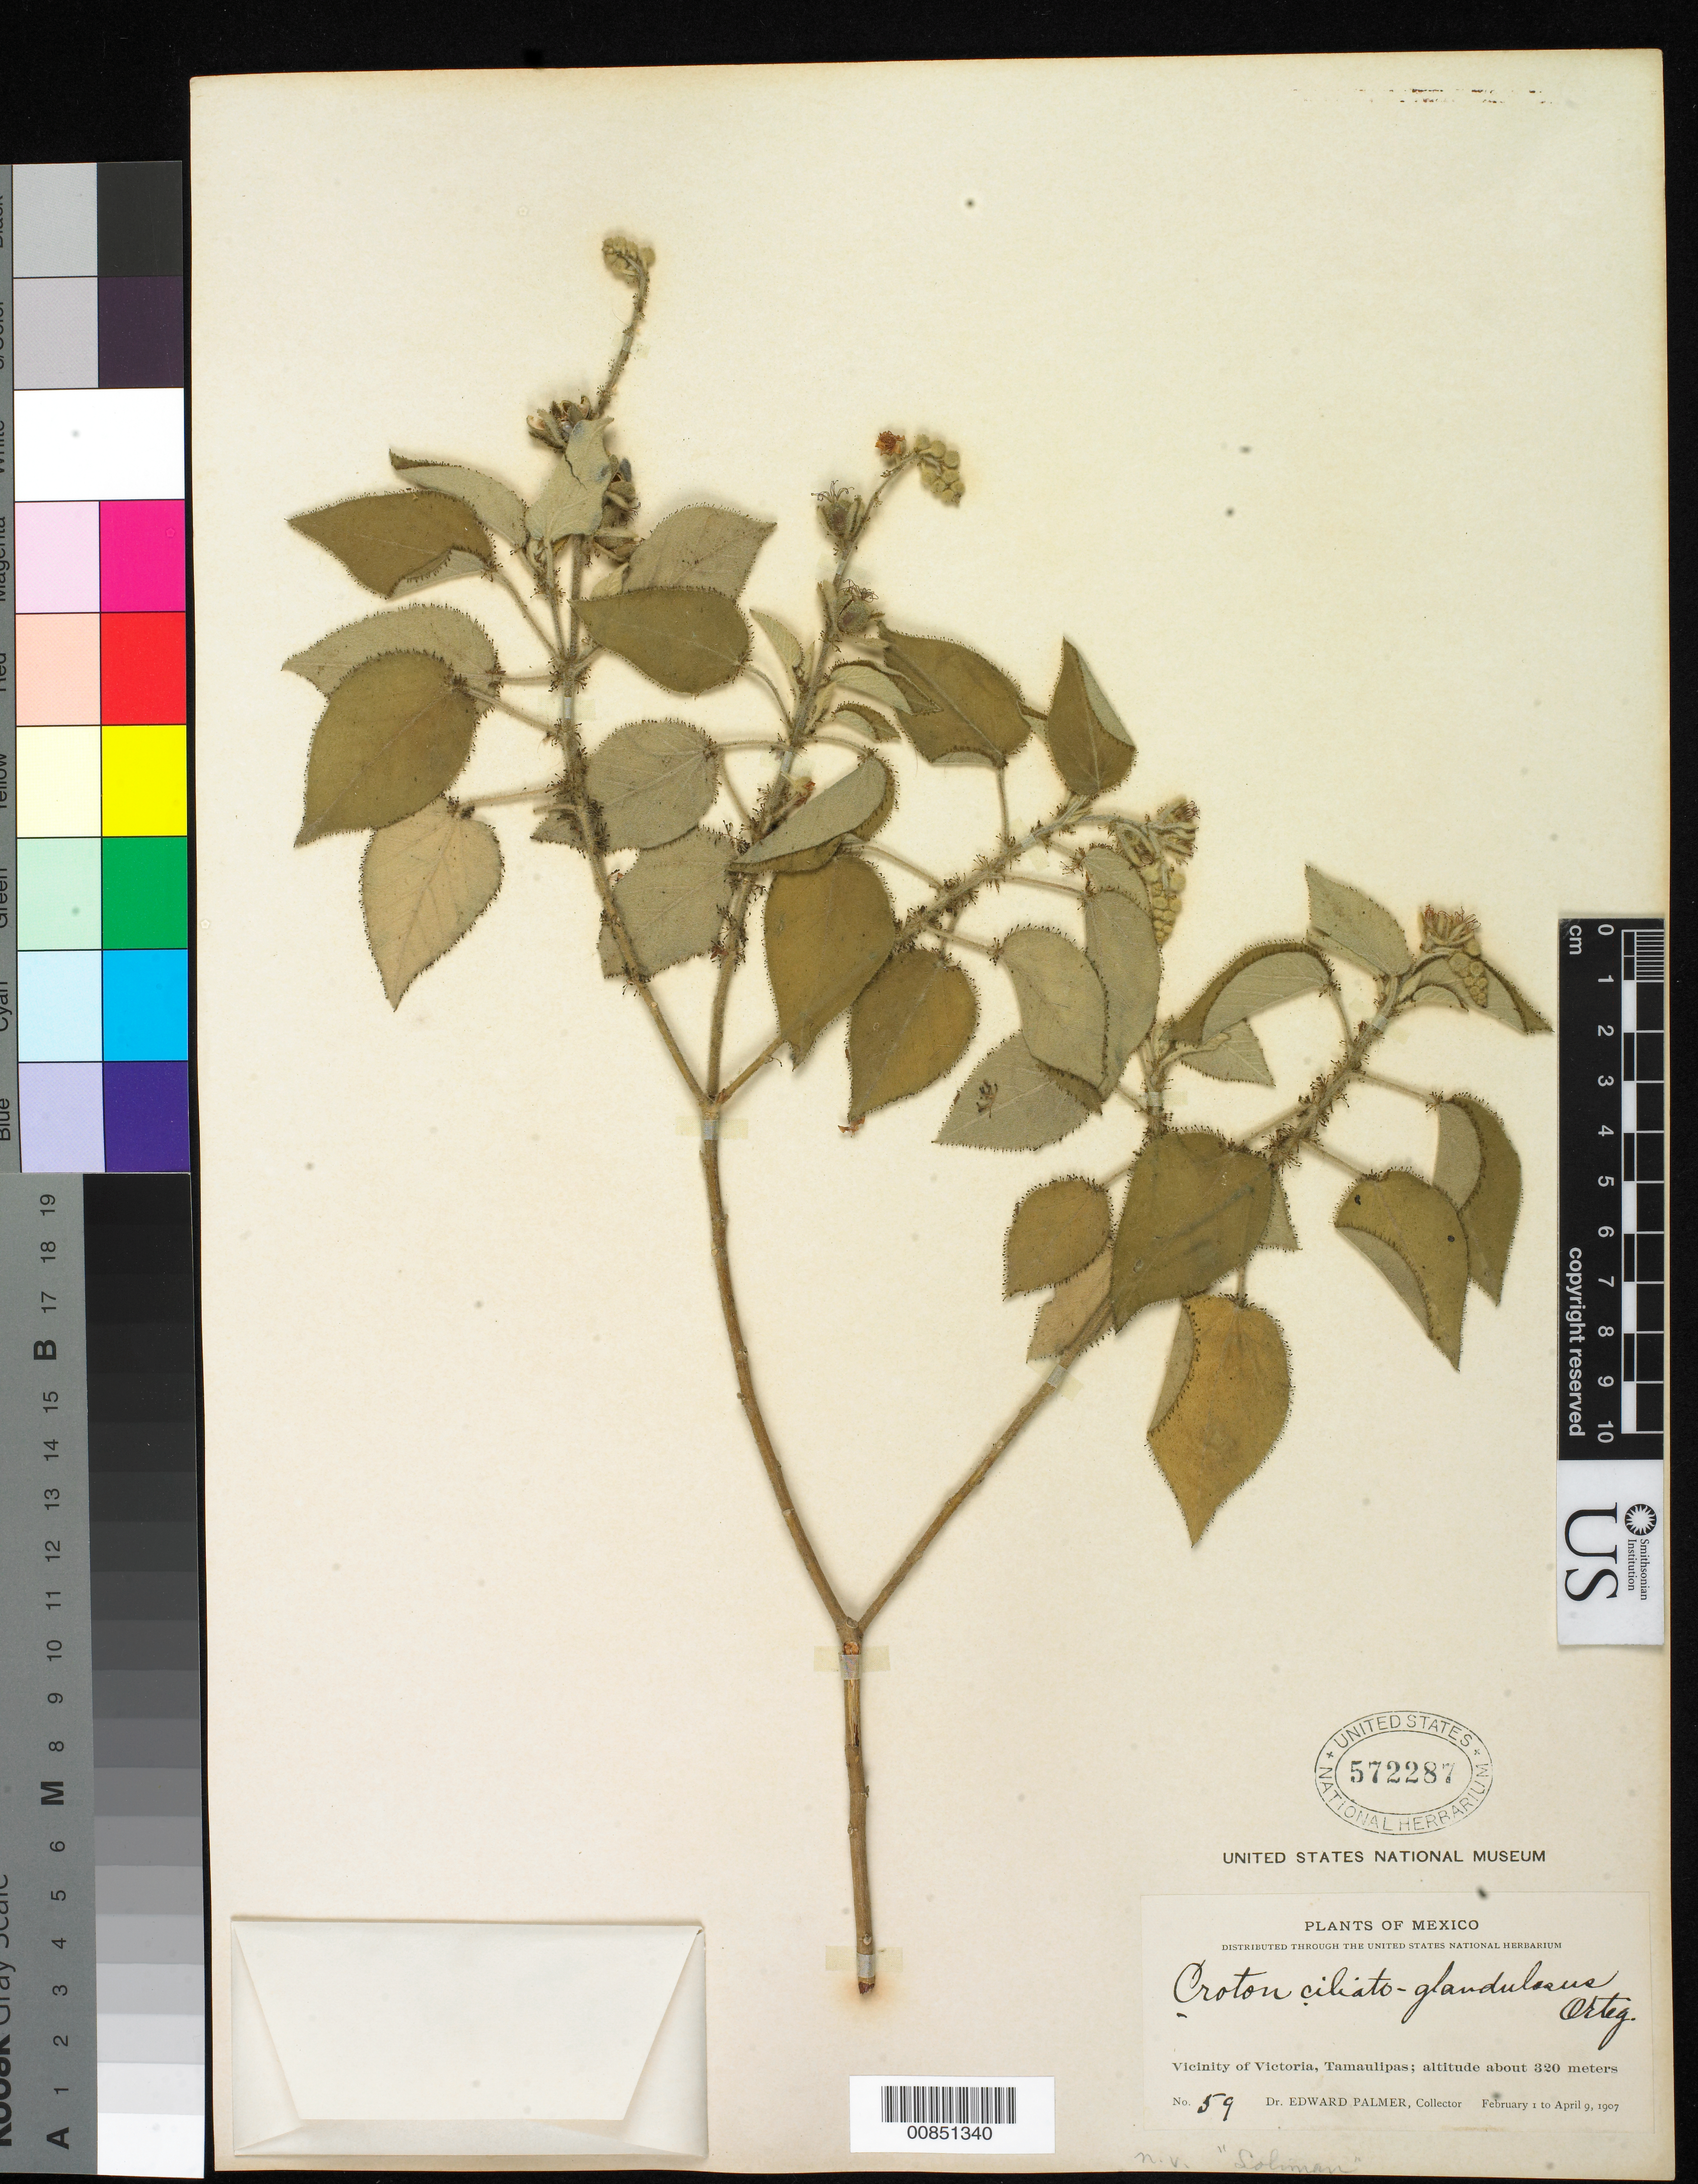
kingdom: Plantae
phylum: Tracheophyta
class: Magnoliopsida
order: Malpighiales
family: Euphorbiaceae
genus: Croton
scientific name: Croton ciliatoglandulifer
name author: Ortega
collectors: E. Palmer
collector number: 59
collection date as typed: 01 Feb 1907 to 09 Apr 1907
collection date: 1907-02-01/1907-04-09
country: Mexico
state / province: Tamaulipas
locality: Vicinity of Victoria.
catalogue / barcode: US 572287